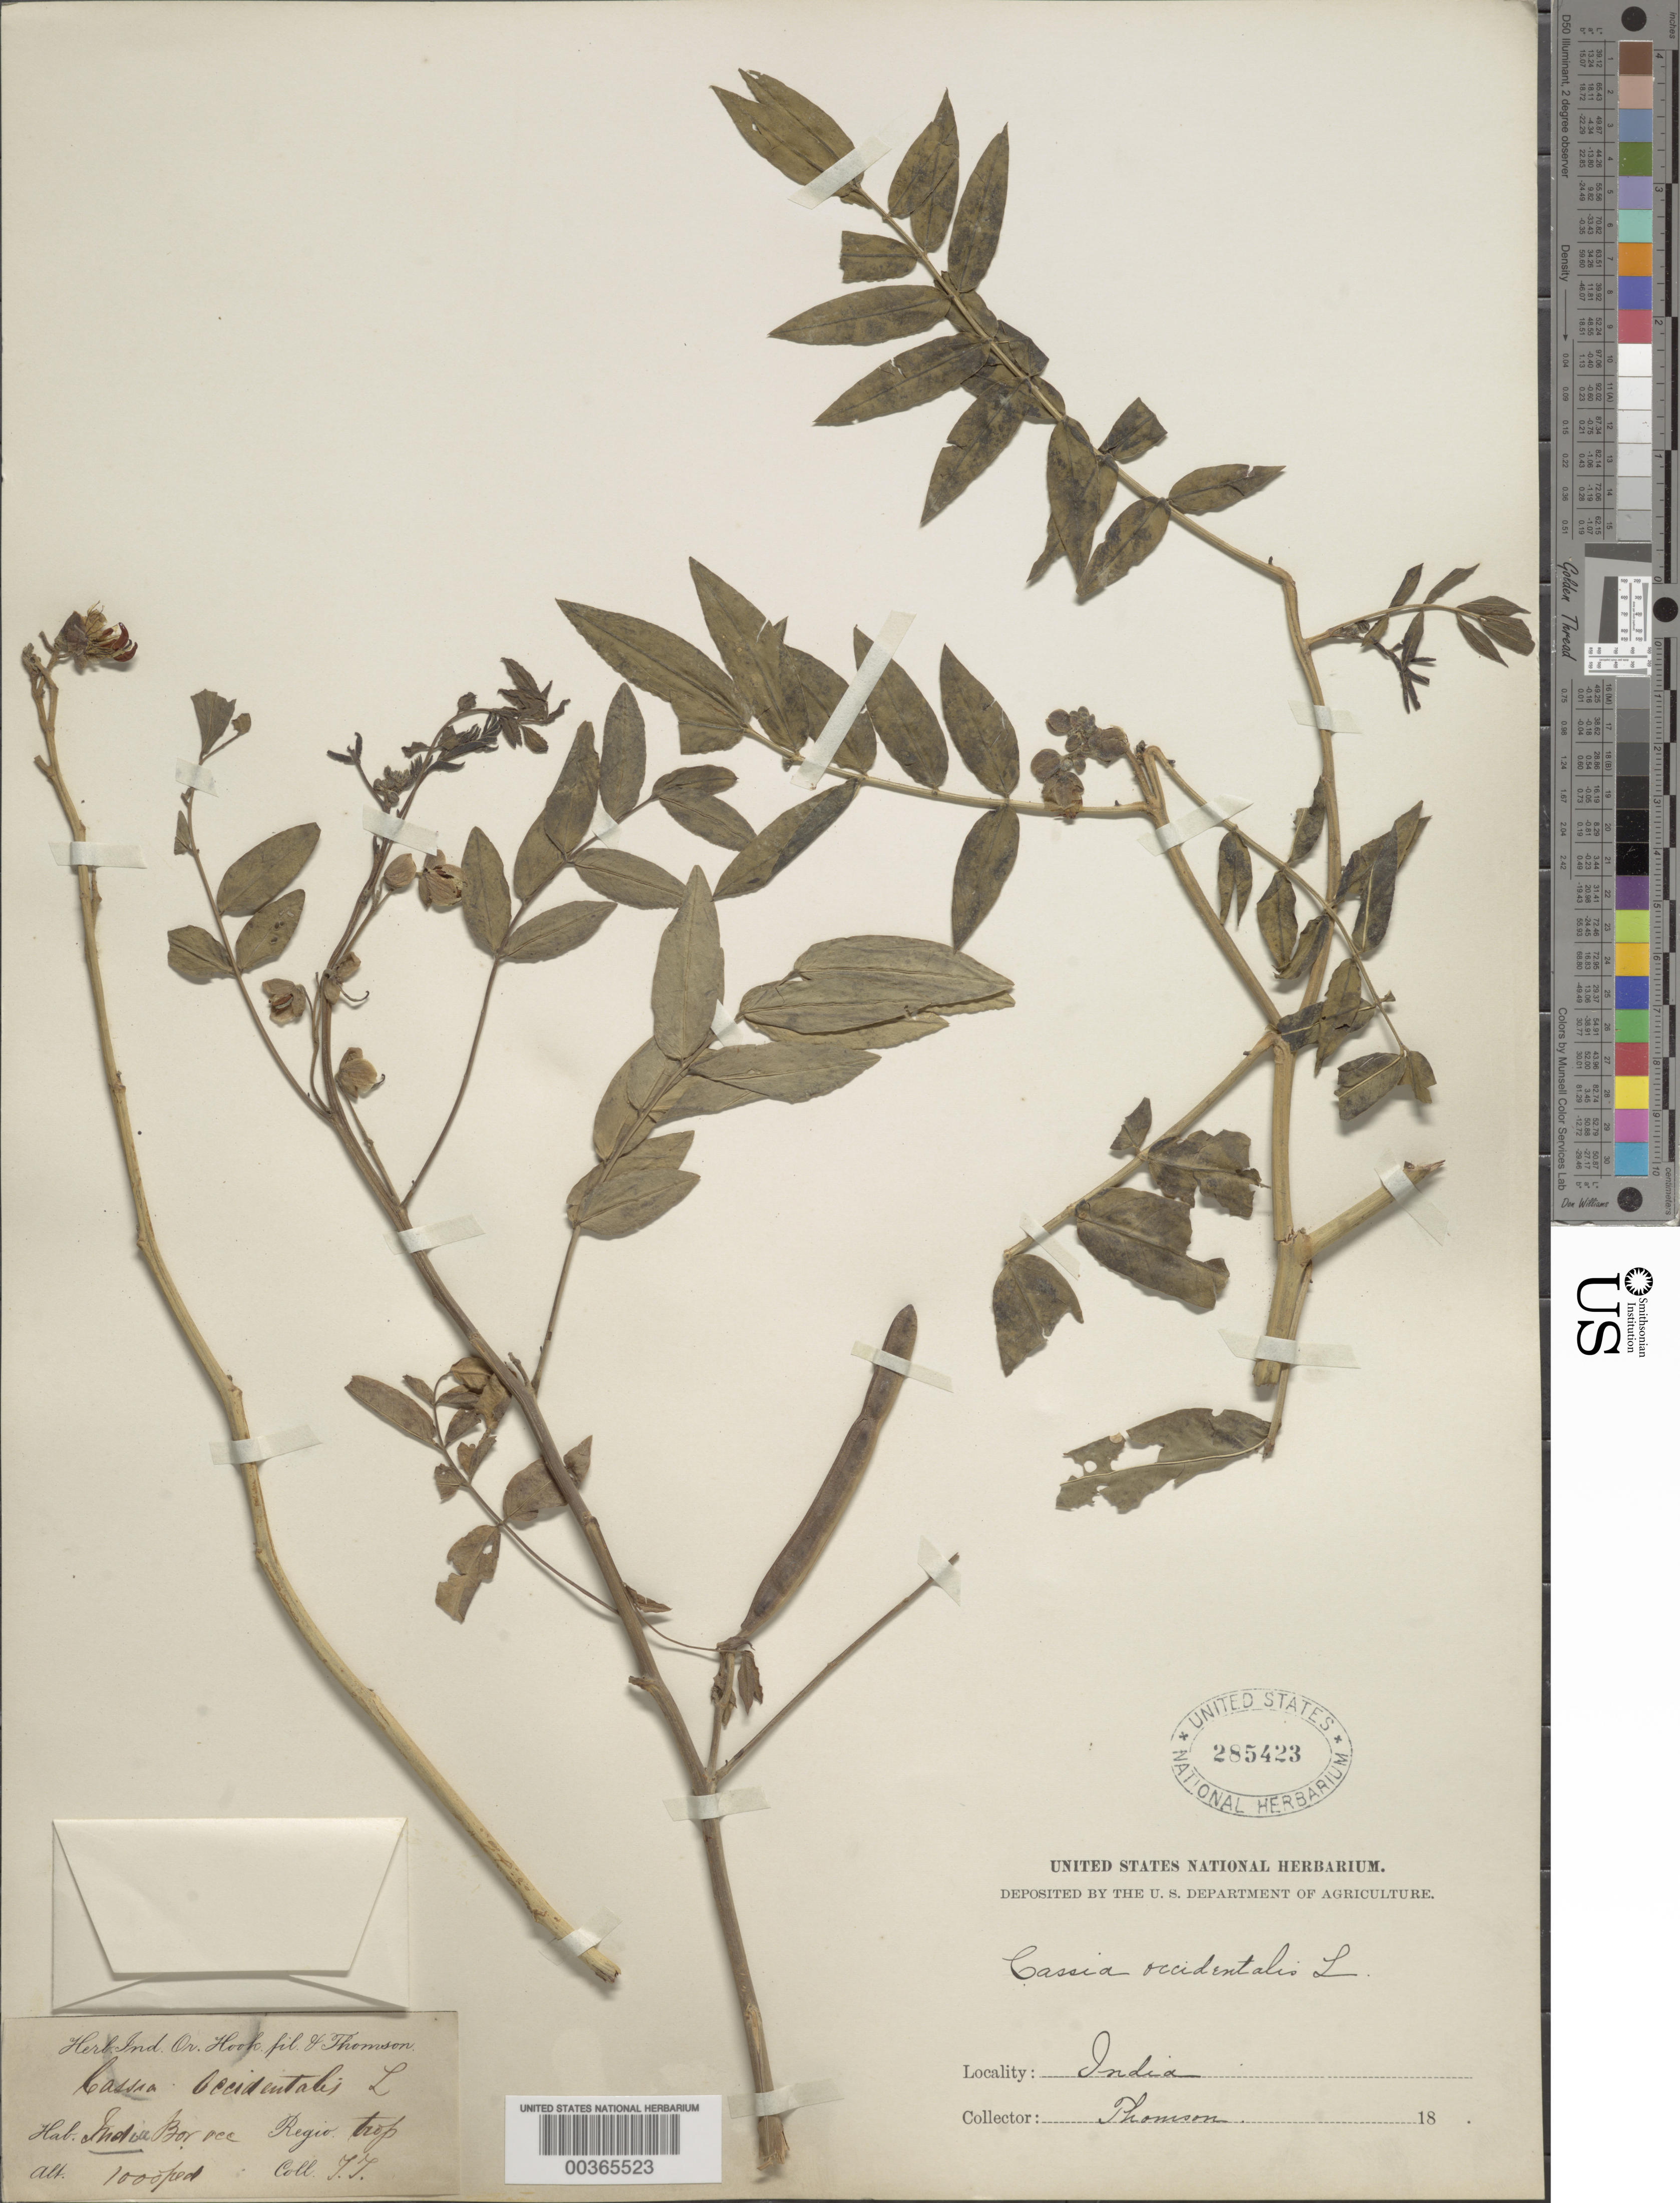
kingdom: Plantae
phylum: Tracheophyta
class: Magnoliopsida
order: Fabales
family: Fabaceae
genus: Senna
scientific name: Senna occidentalis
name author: (L.) Link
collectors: G. Thomson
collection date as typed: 18--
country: India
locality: Boroce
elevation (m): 305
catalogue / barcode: US 285423